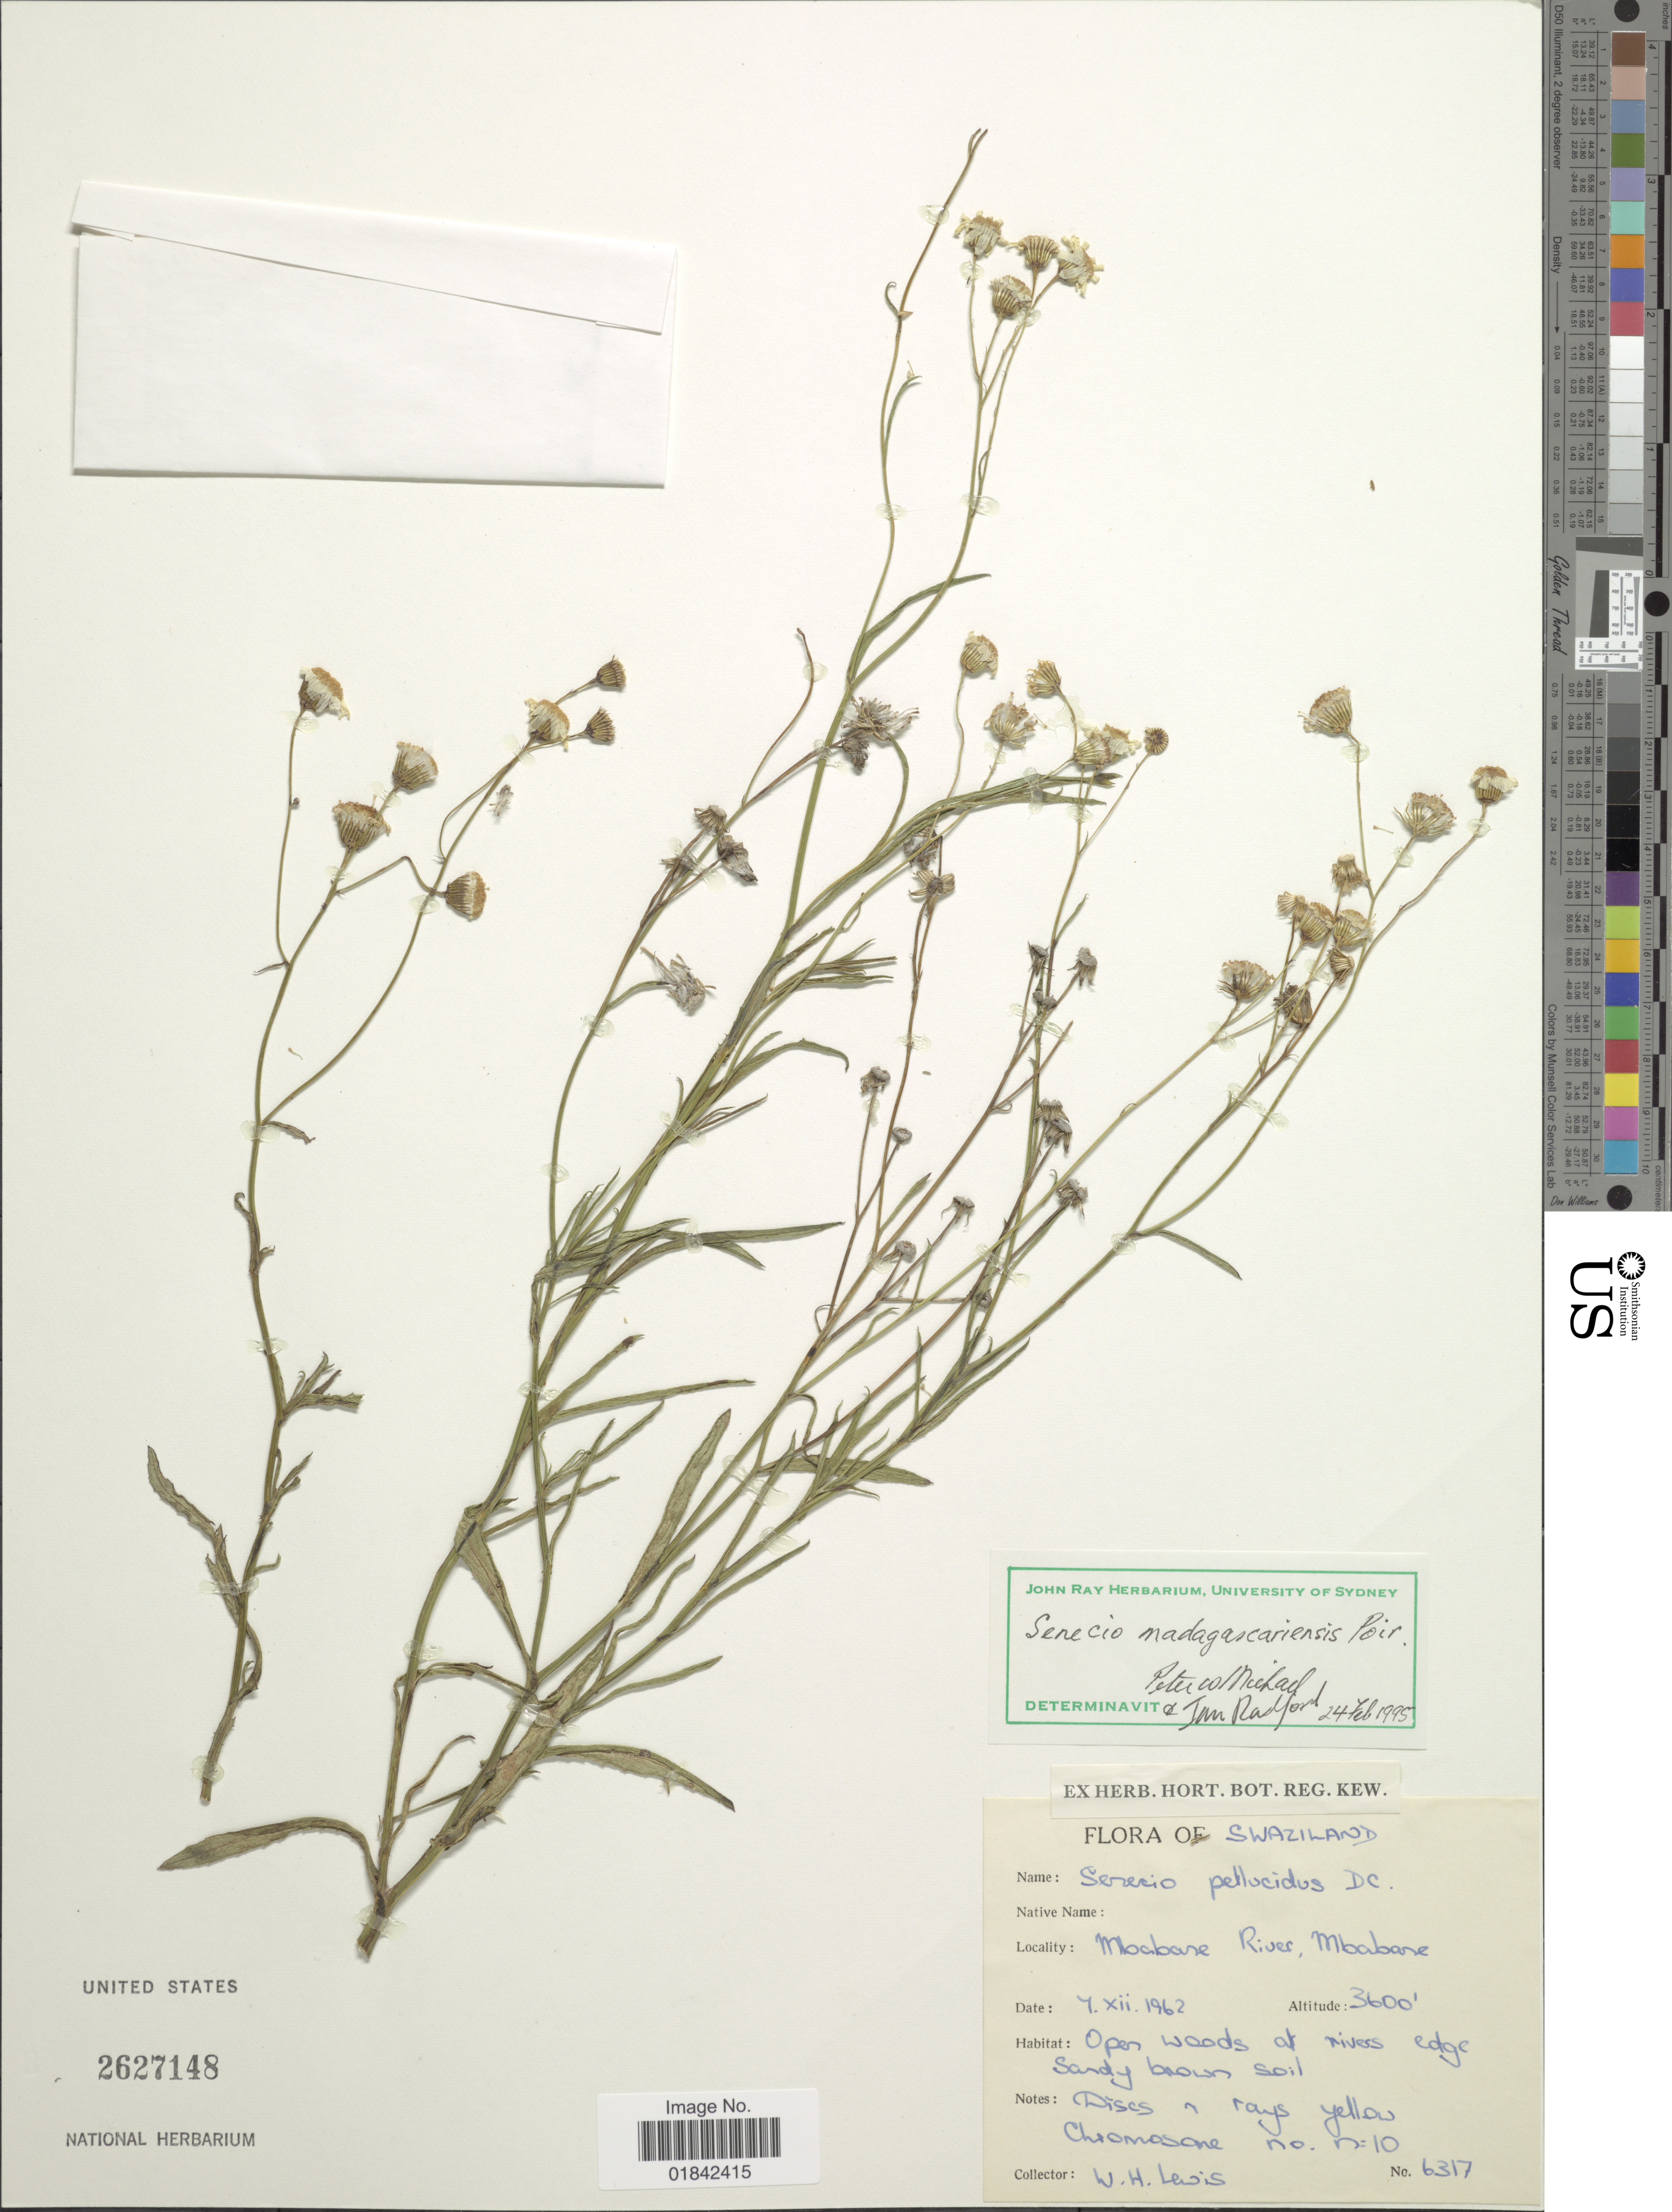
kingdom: Plantae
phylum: Tracheophyta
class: Magnoliopsida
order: Asterales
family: Asteraceae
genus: Senecio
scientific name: Senecio madagascariensis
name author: Poir.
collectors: W. H. Lewis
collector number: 6317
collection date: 1962-12-07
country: Eswatini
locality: Mbabare River, Mbabare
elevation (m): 1097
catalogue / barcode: US 2627148